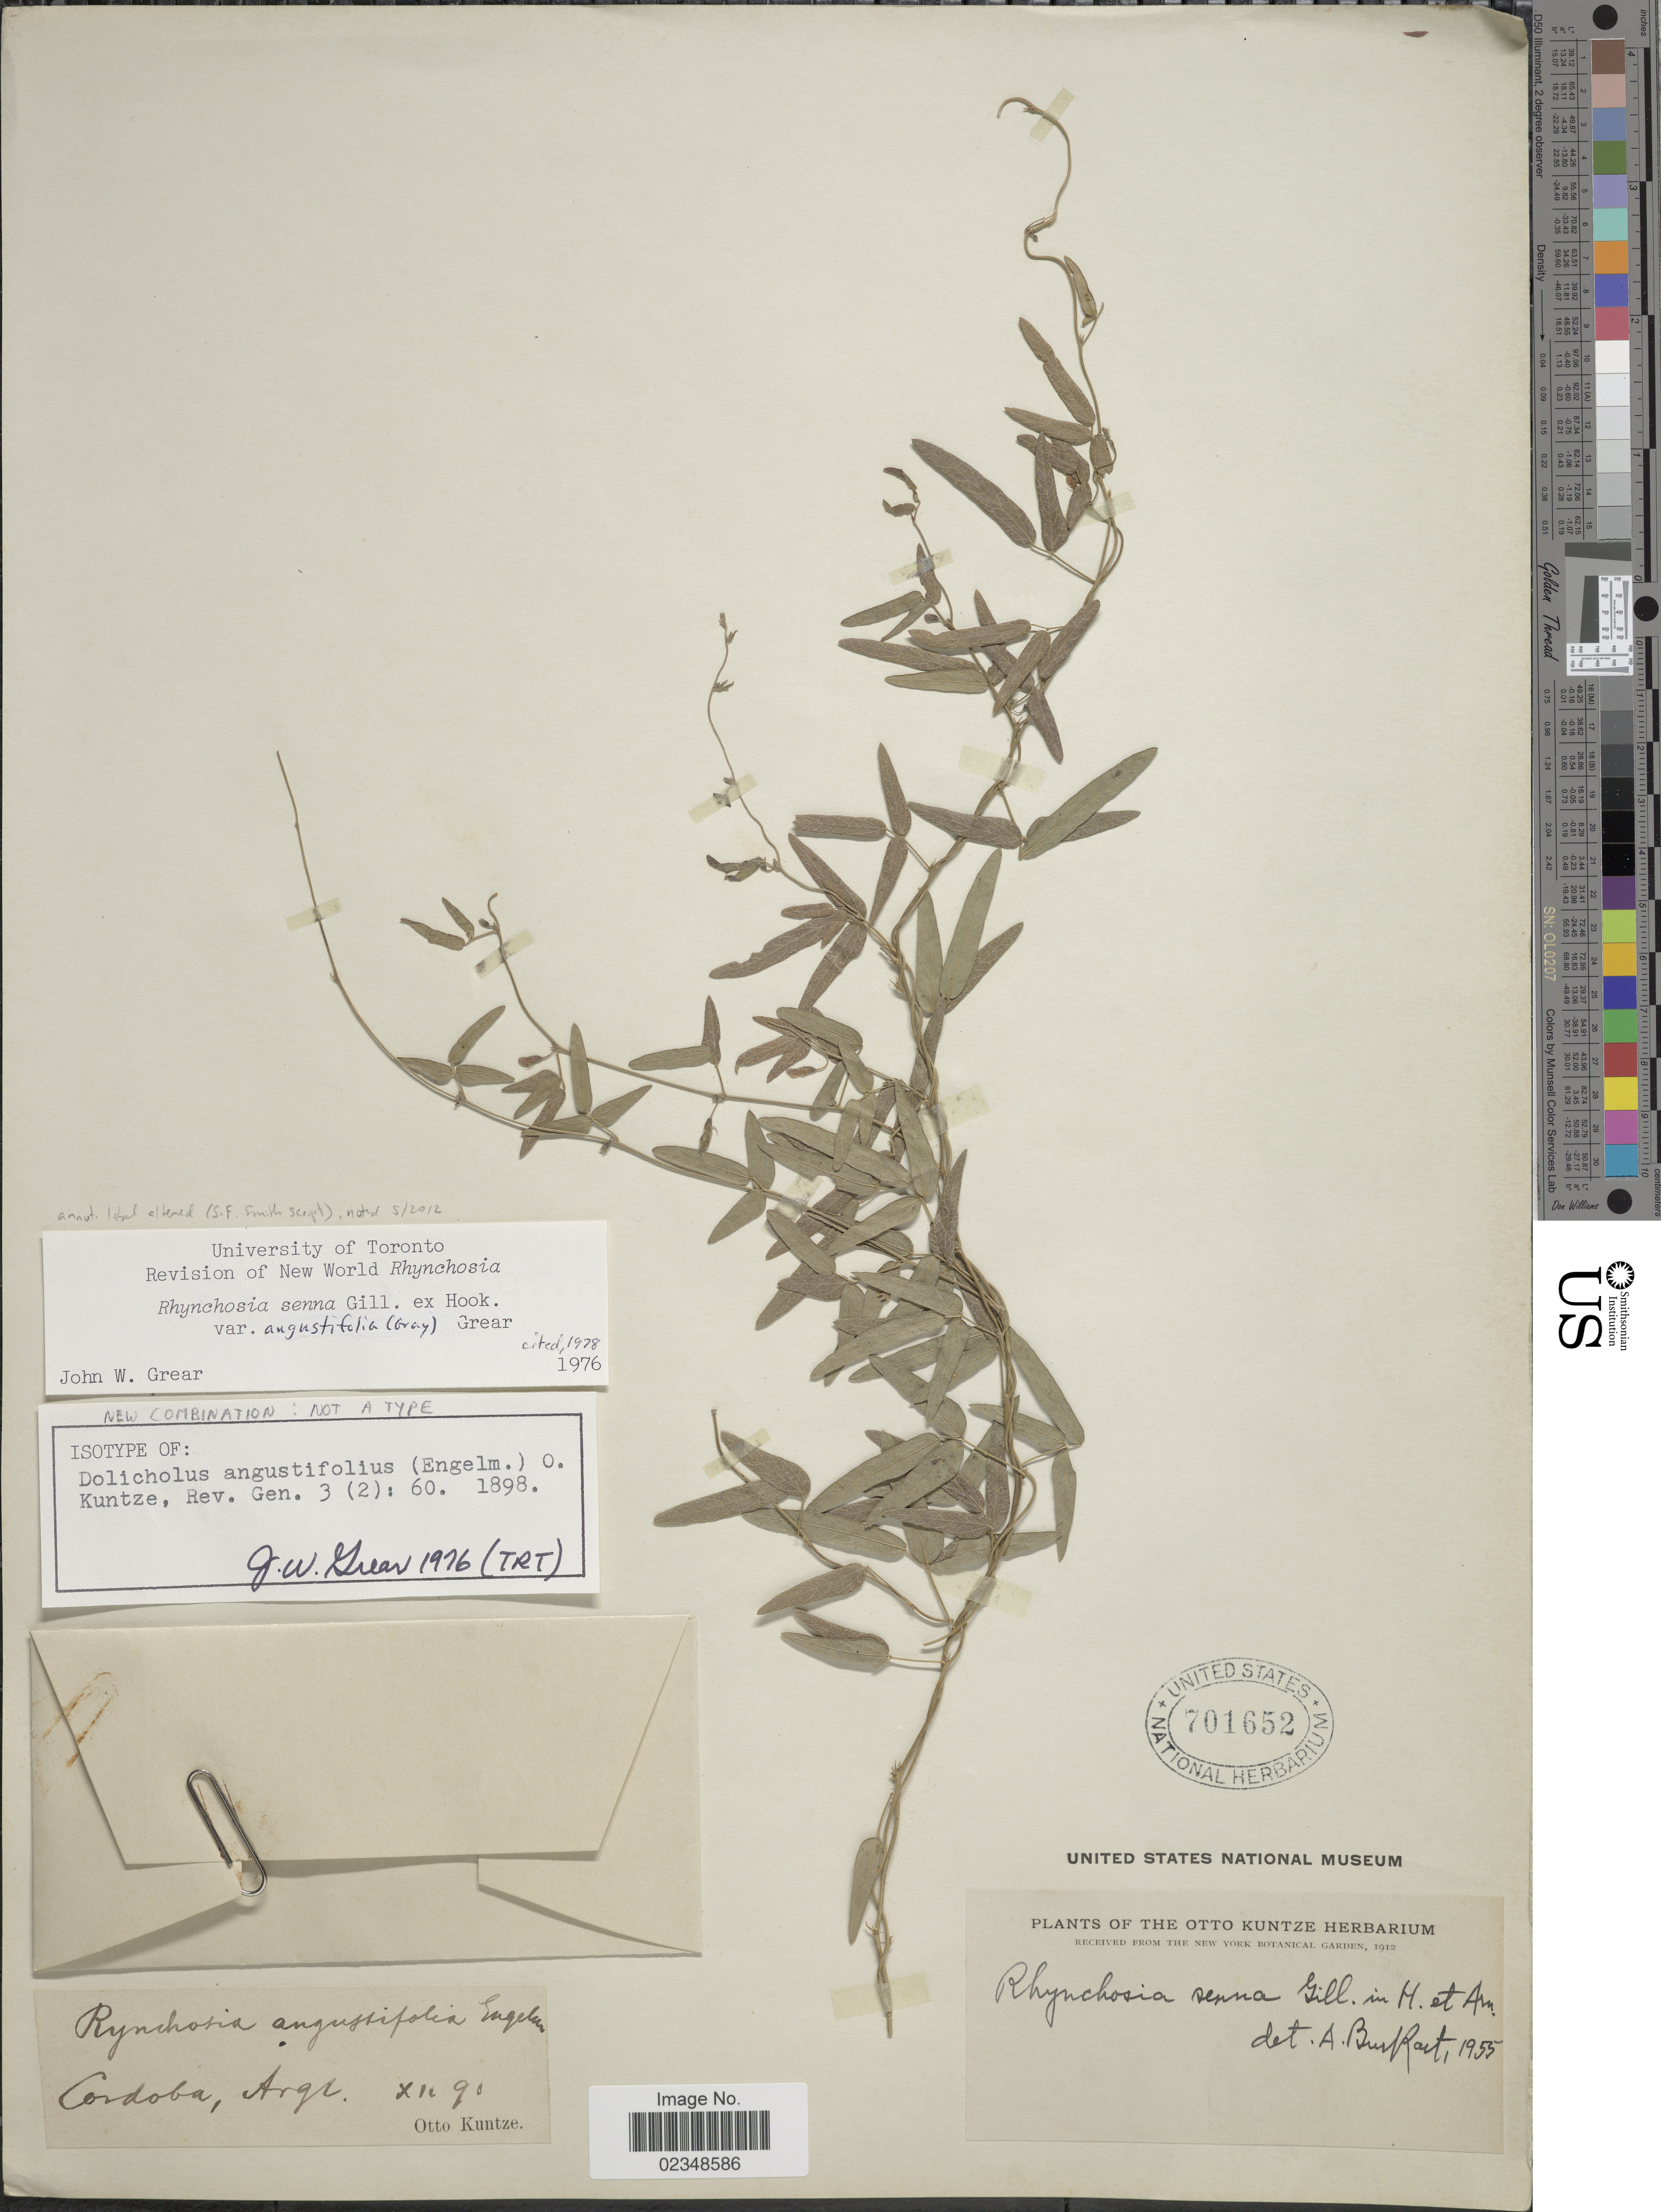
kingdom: Plantae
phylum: Tracheophyta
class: Magnoliopsida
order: Fabales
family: Fabaceae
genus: Rhynchosia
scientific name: Rhynchosia senna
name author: Gillies ex Hook.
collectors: C.E.O. Kuntze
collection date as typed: Transcribed d/m/y: /12/90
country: Argentina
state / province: Cordoba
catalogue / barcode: US 701652